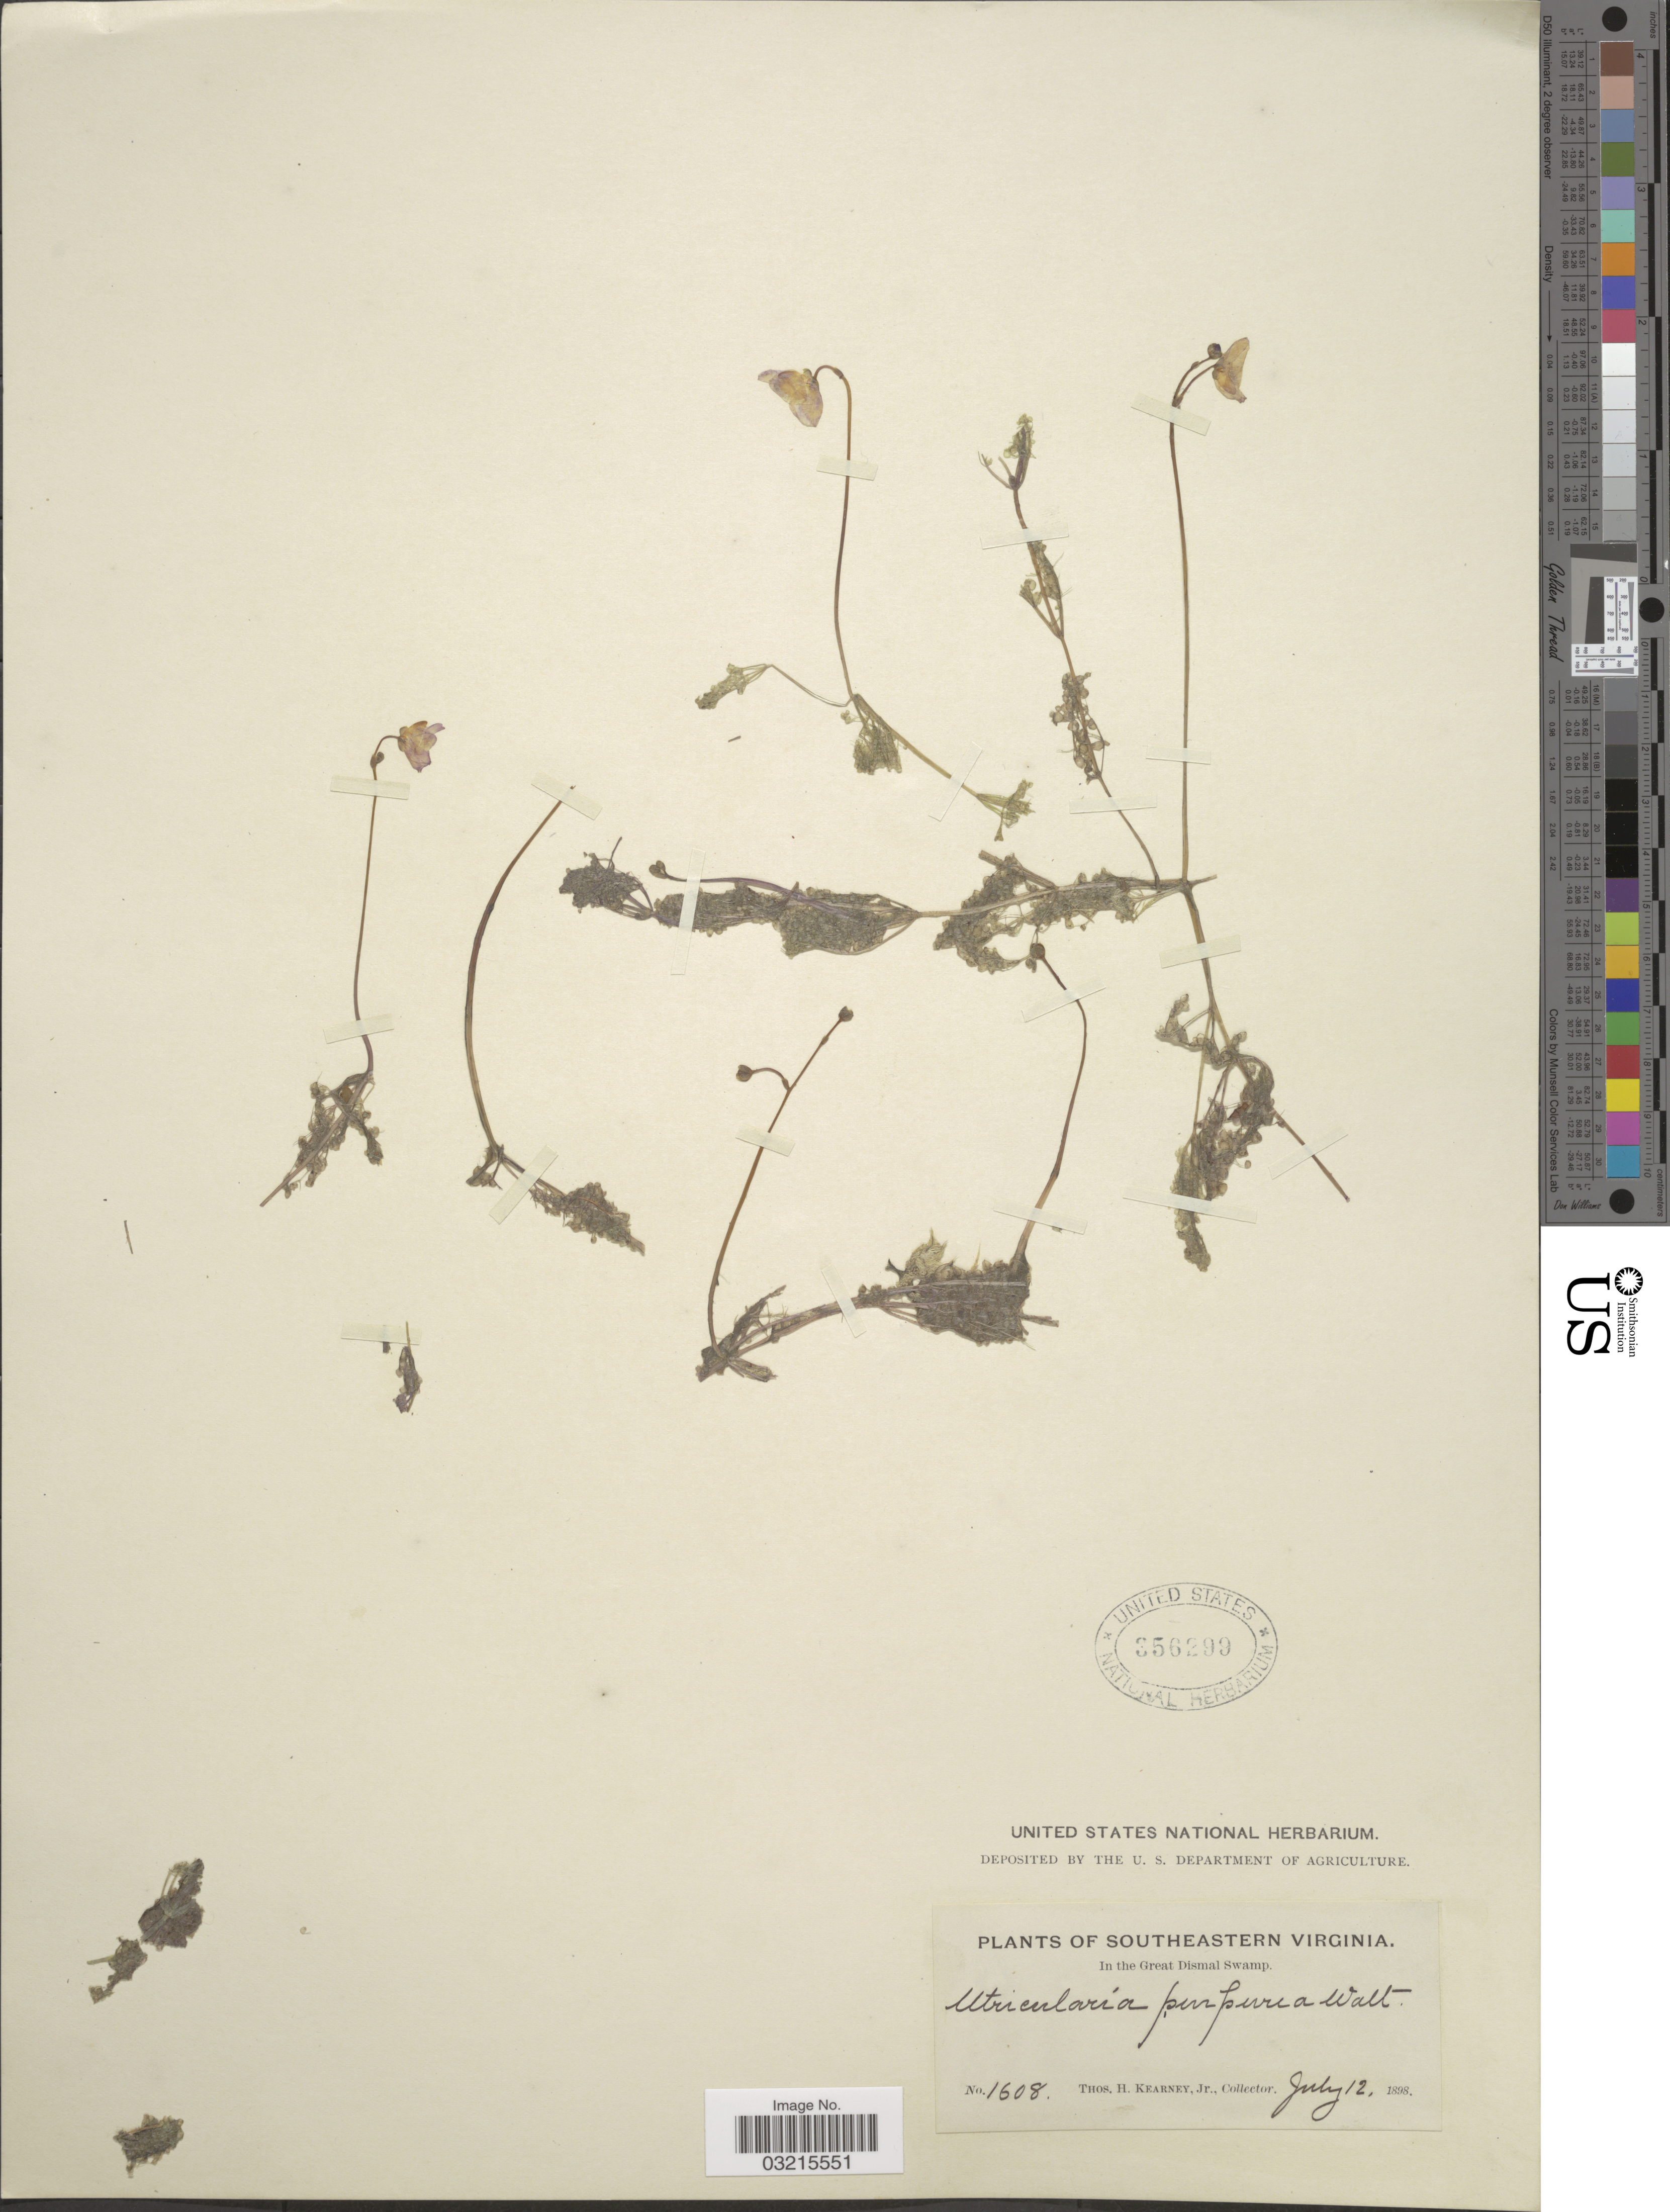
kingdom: Plantae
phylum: Tracheophyta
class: Magnoliopsida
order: Lamiales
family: Lentibulariaceae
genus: Utricularia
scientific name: Utricularia purpurea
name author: Walter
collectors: T. H. Kearney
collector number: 1608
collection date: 1898-07-12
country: United States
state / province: Virginia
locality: Southeastern Virginia, In the Great Dismal Swamp.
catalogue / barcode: US 356299